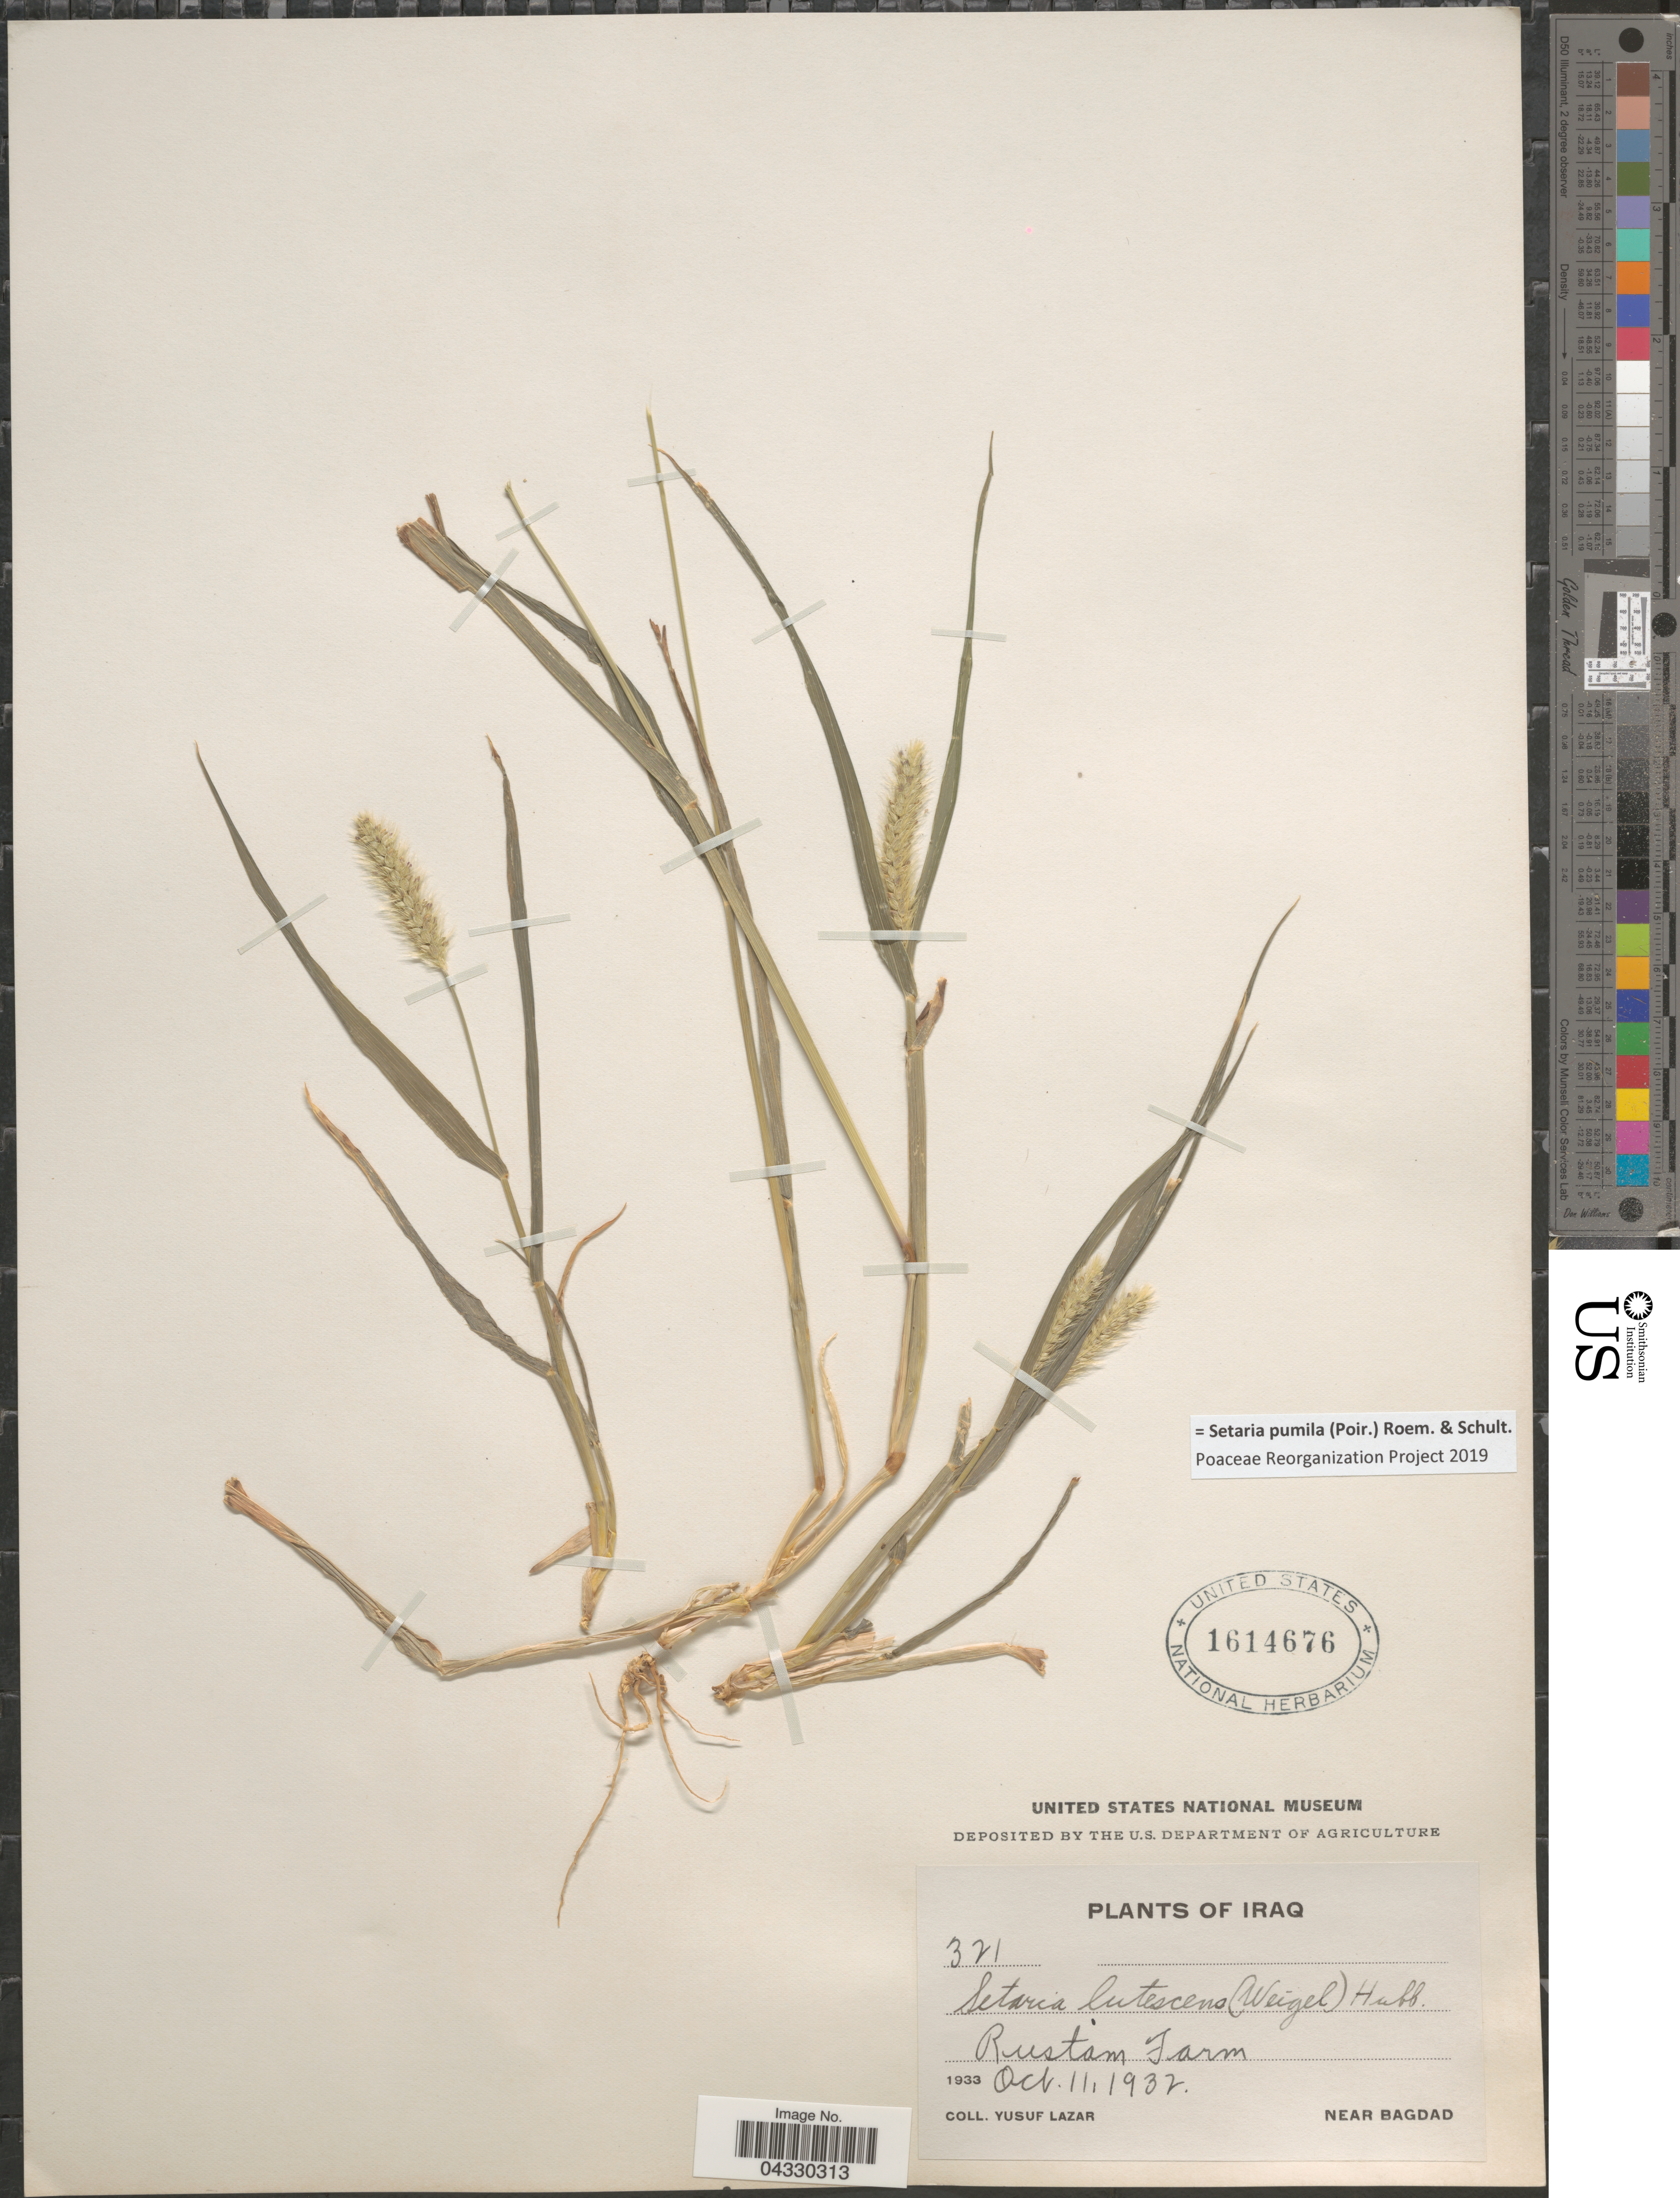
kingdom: Plantae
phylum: Tracheophyta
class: Liliopsida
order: Poales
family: Poaceae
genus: Setaria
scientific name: Setaria pumila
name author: (Poir.) Roem. & Schult.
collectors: Y. Lazar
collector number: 321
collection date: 1932-10-11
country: Iraq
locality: Rustam Farm. Near Bagdad.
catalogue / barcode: US 1614676